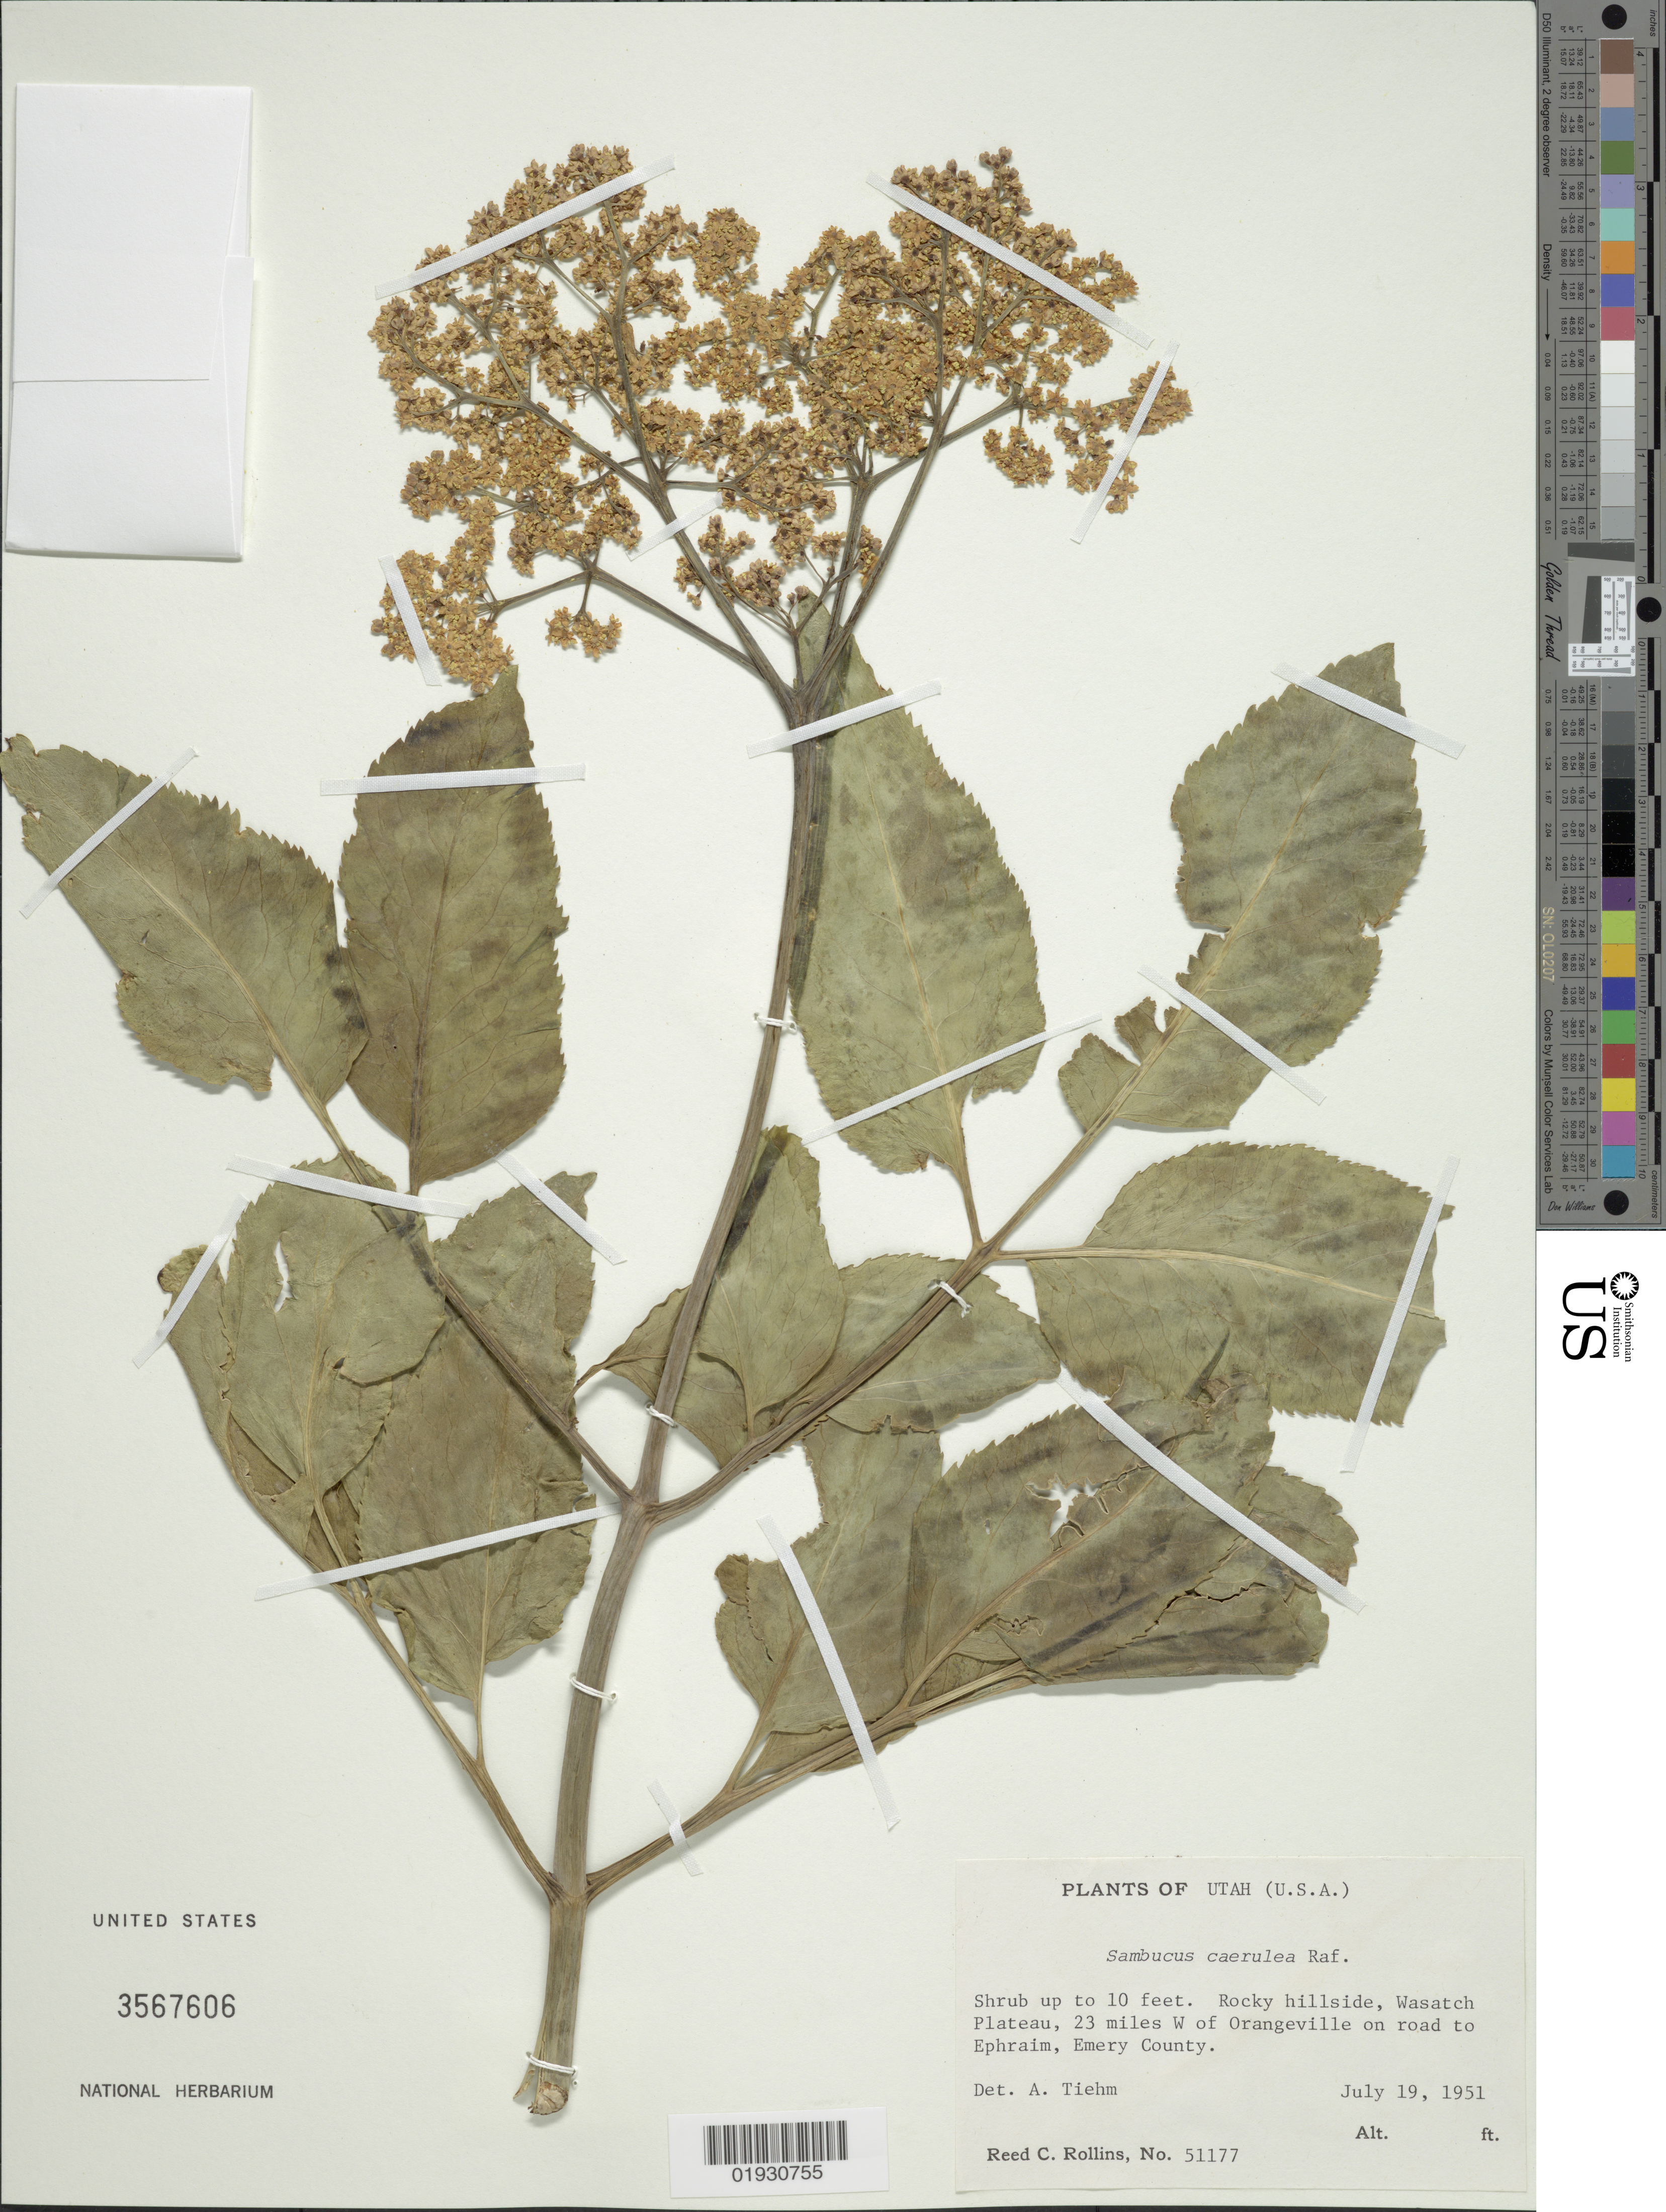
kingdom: Plantae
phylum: Tracheophyta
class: Magnoliopsida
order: Dipsacales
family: Viburnaceae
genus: Sambucus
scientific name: Sambucus cerulea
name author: Raf.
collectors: R. C. Rollins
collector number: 51177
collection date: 1951-07-19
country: United States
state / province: Utah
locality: Wasatch Plateau, 23 miles W of Orangeville on road to Ephraim, Emery County.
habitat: rocky hillside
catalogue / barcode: US 3567606